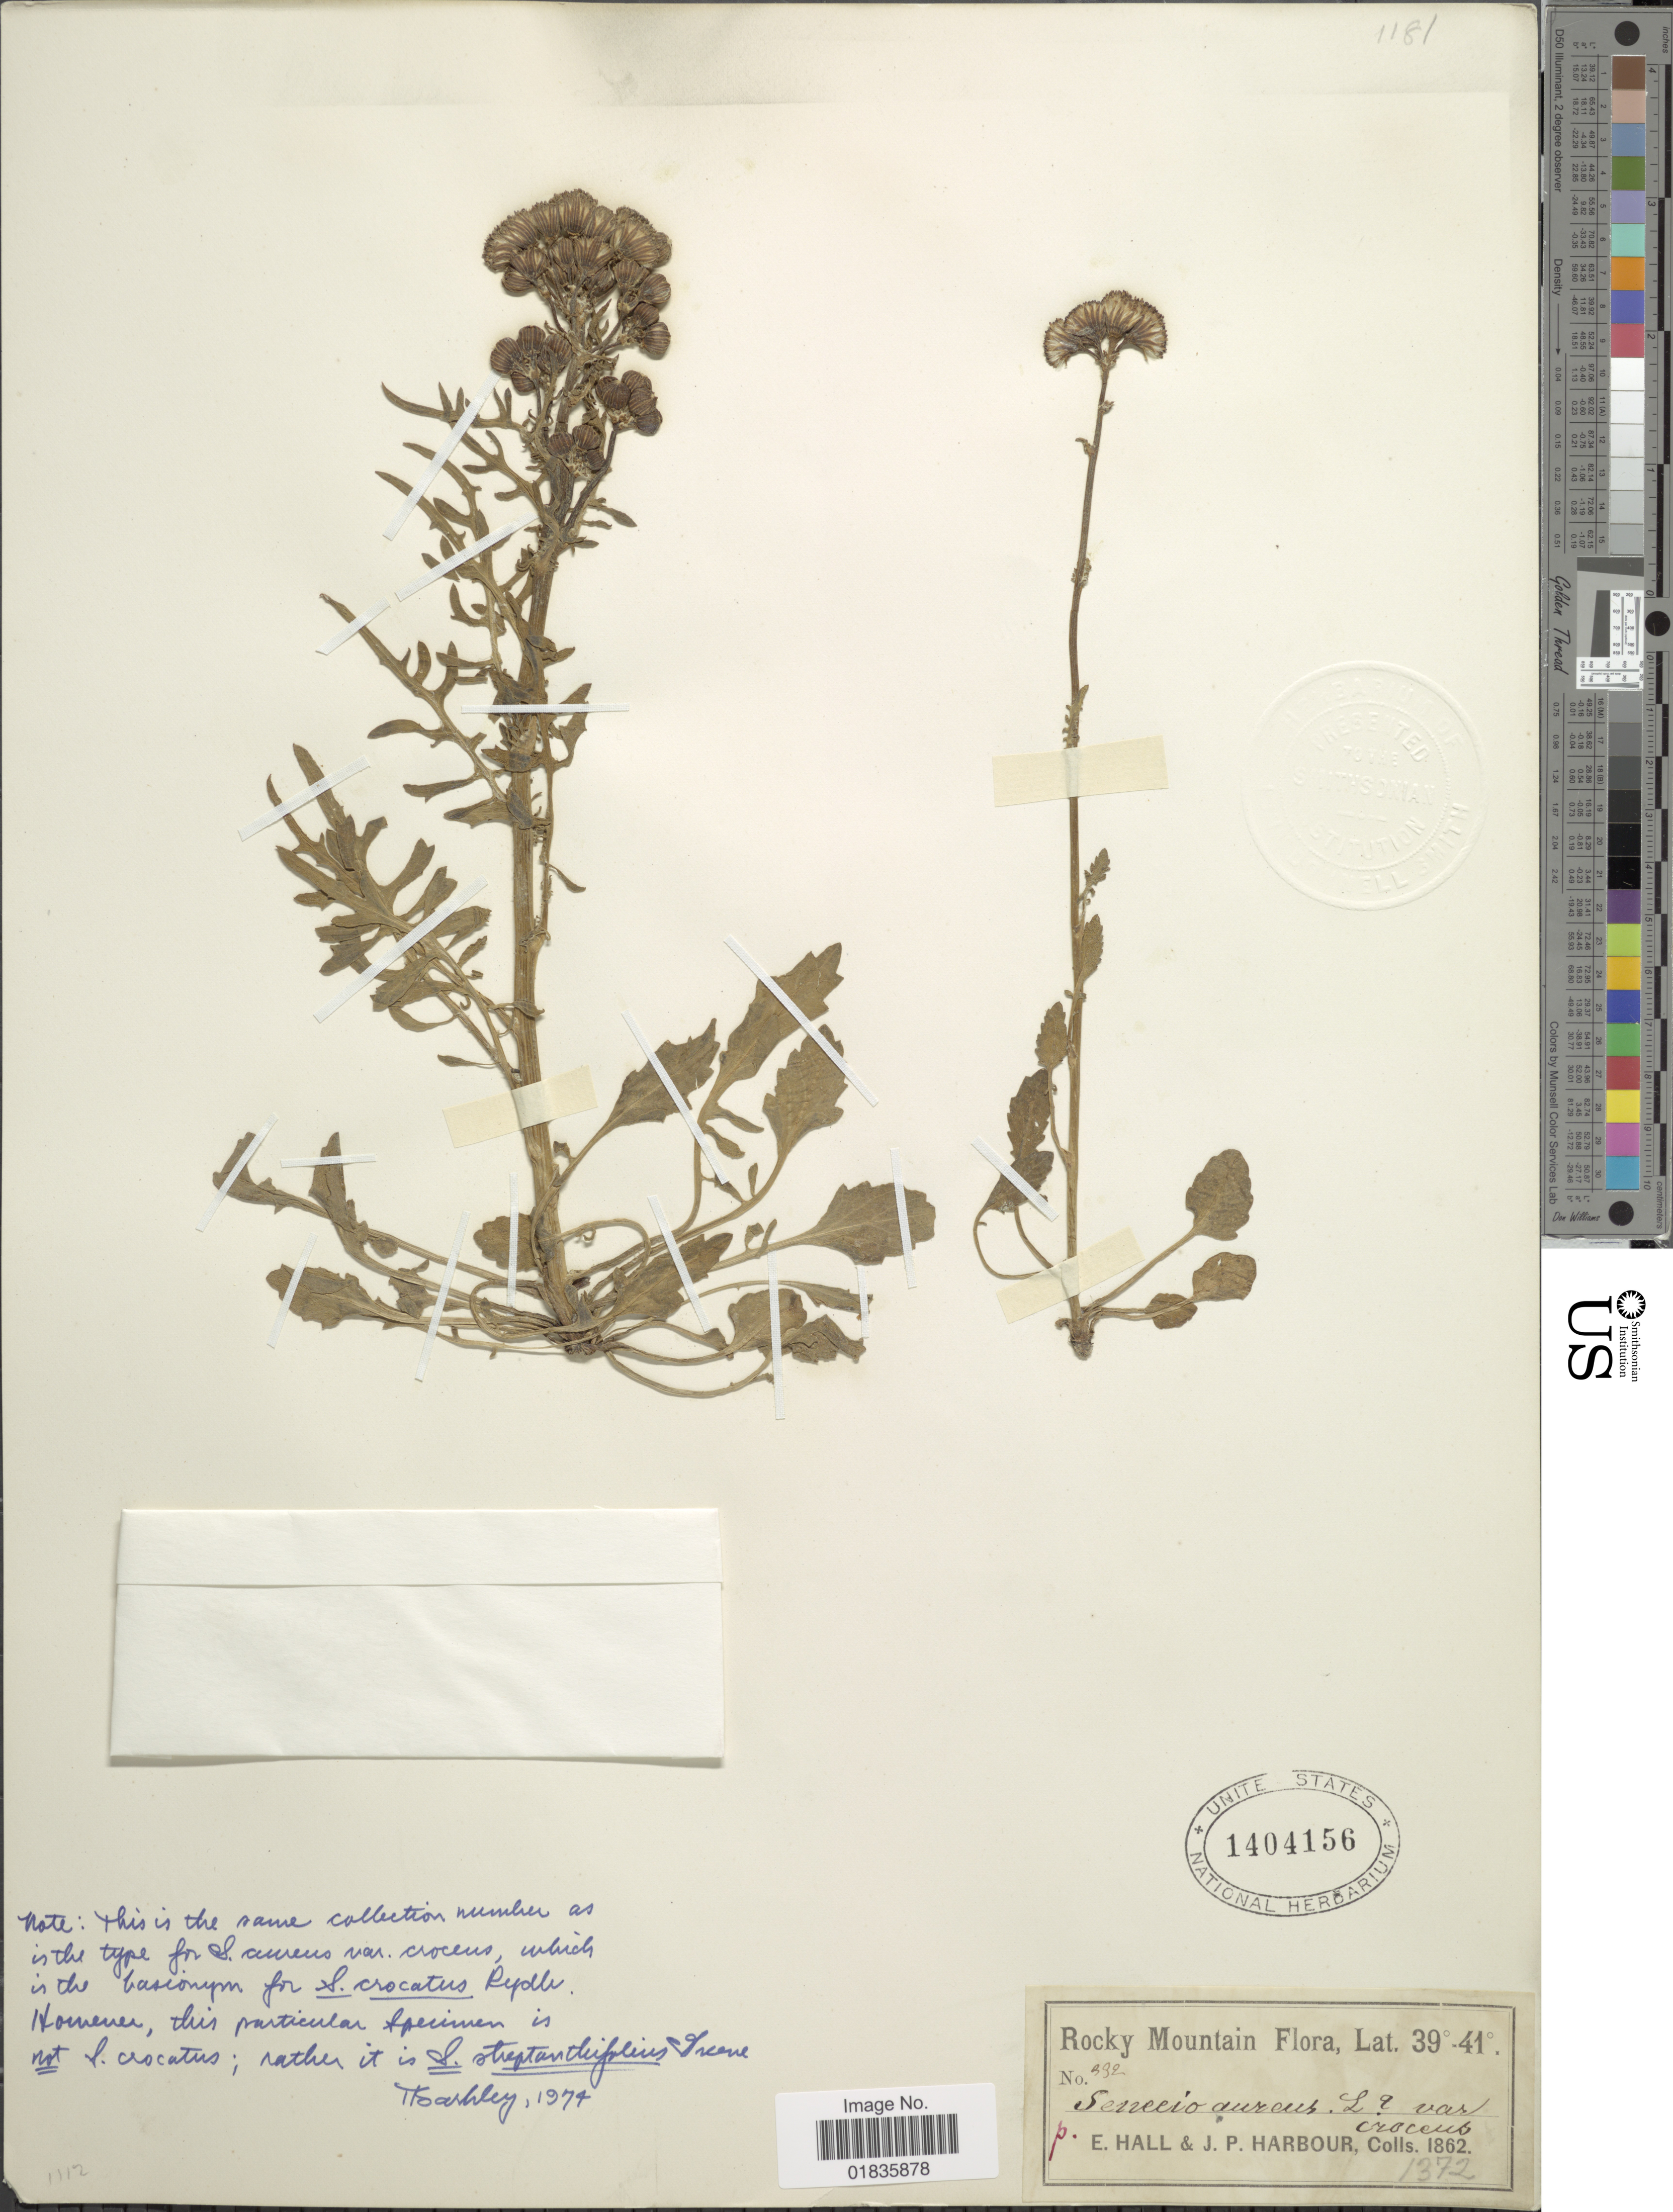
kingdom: Plantae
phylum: Tracheophyta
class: Magnoliopsida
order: Asterales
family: Asteraceae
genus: Senecio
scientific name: Senecio sp.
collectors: E. Hall & J. Harbour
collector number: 332*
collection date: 1862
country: United States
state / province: Colorado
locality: Rocky Mtns.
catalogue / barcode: US 1404156